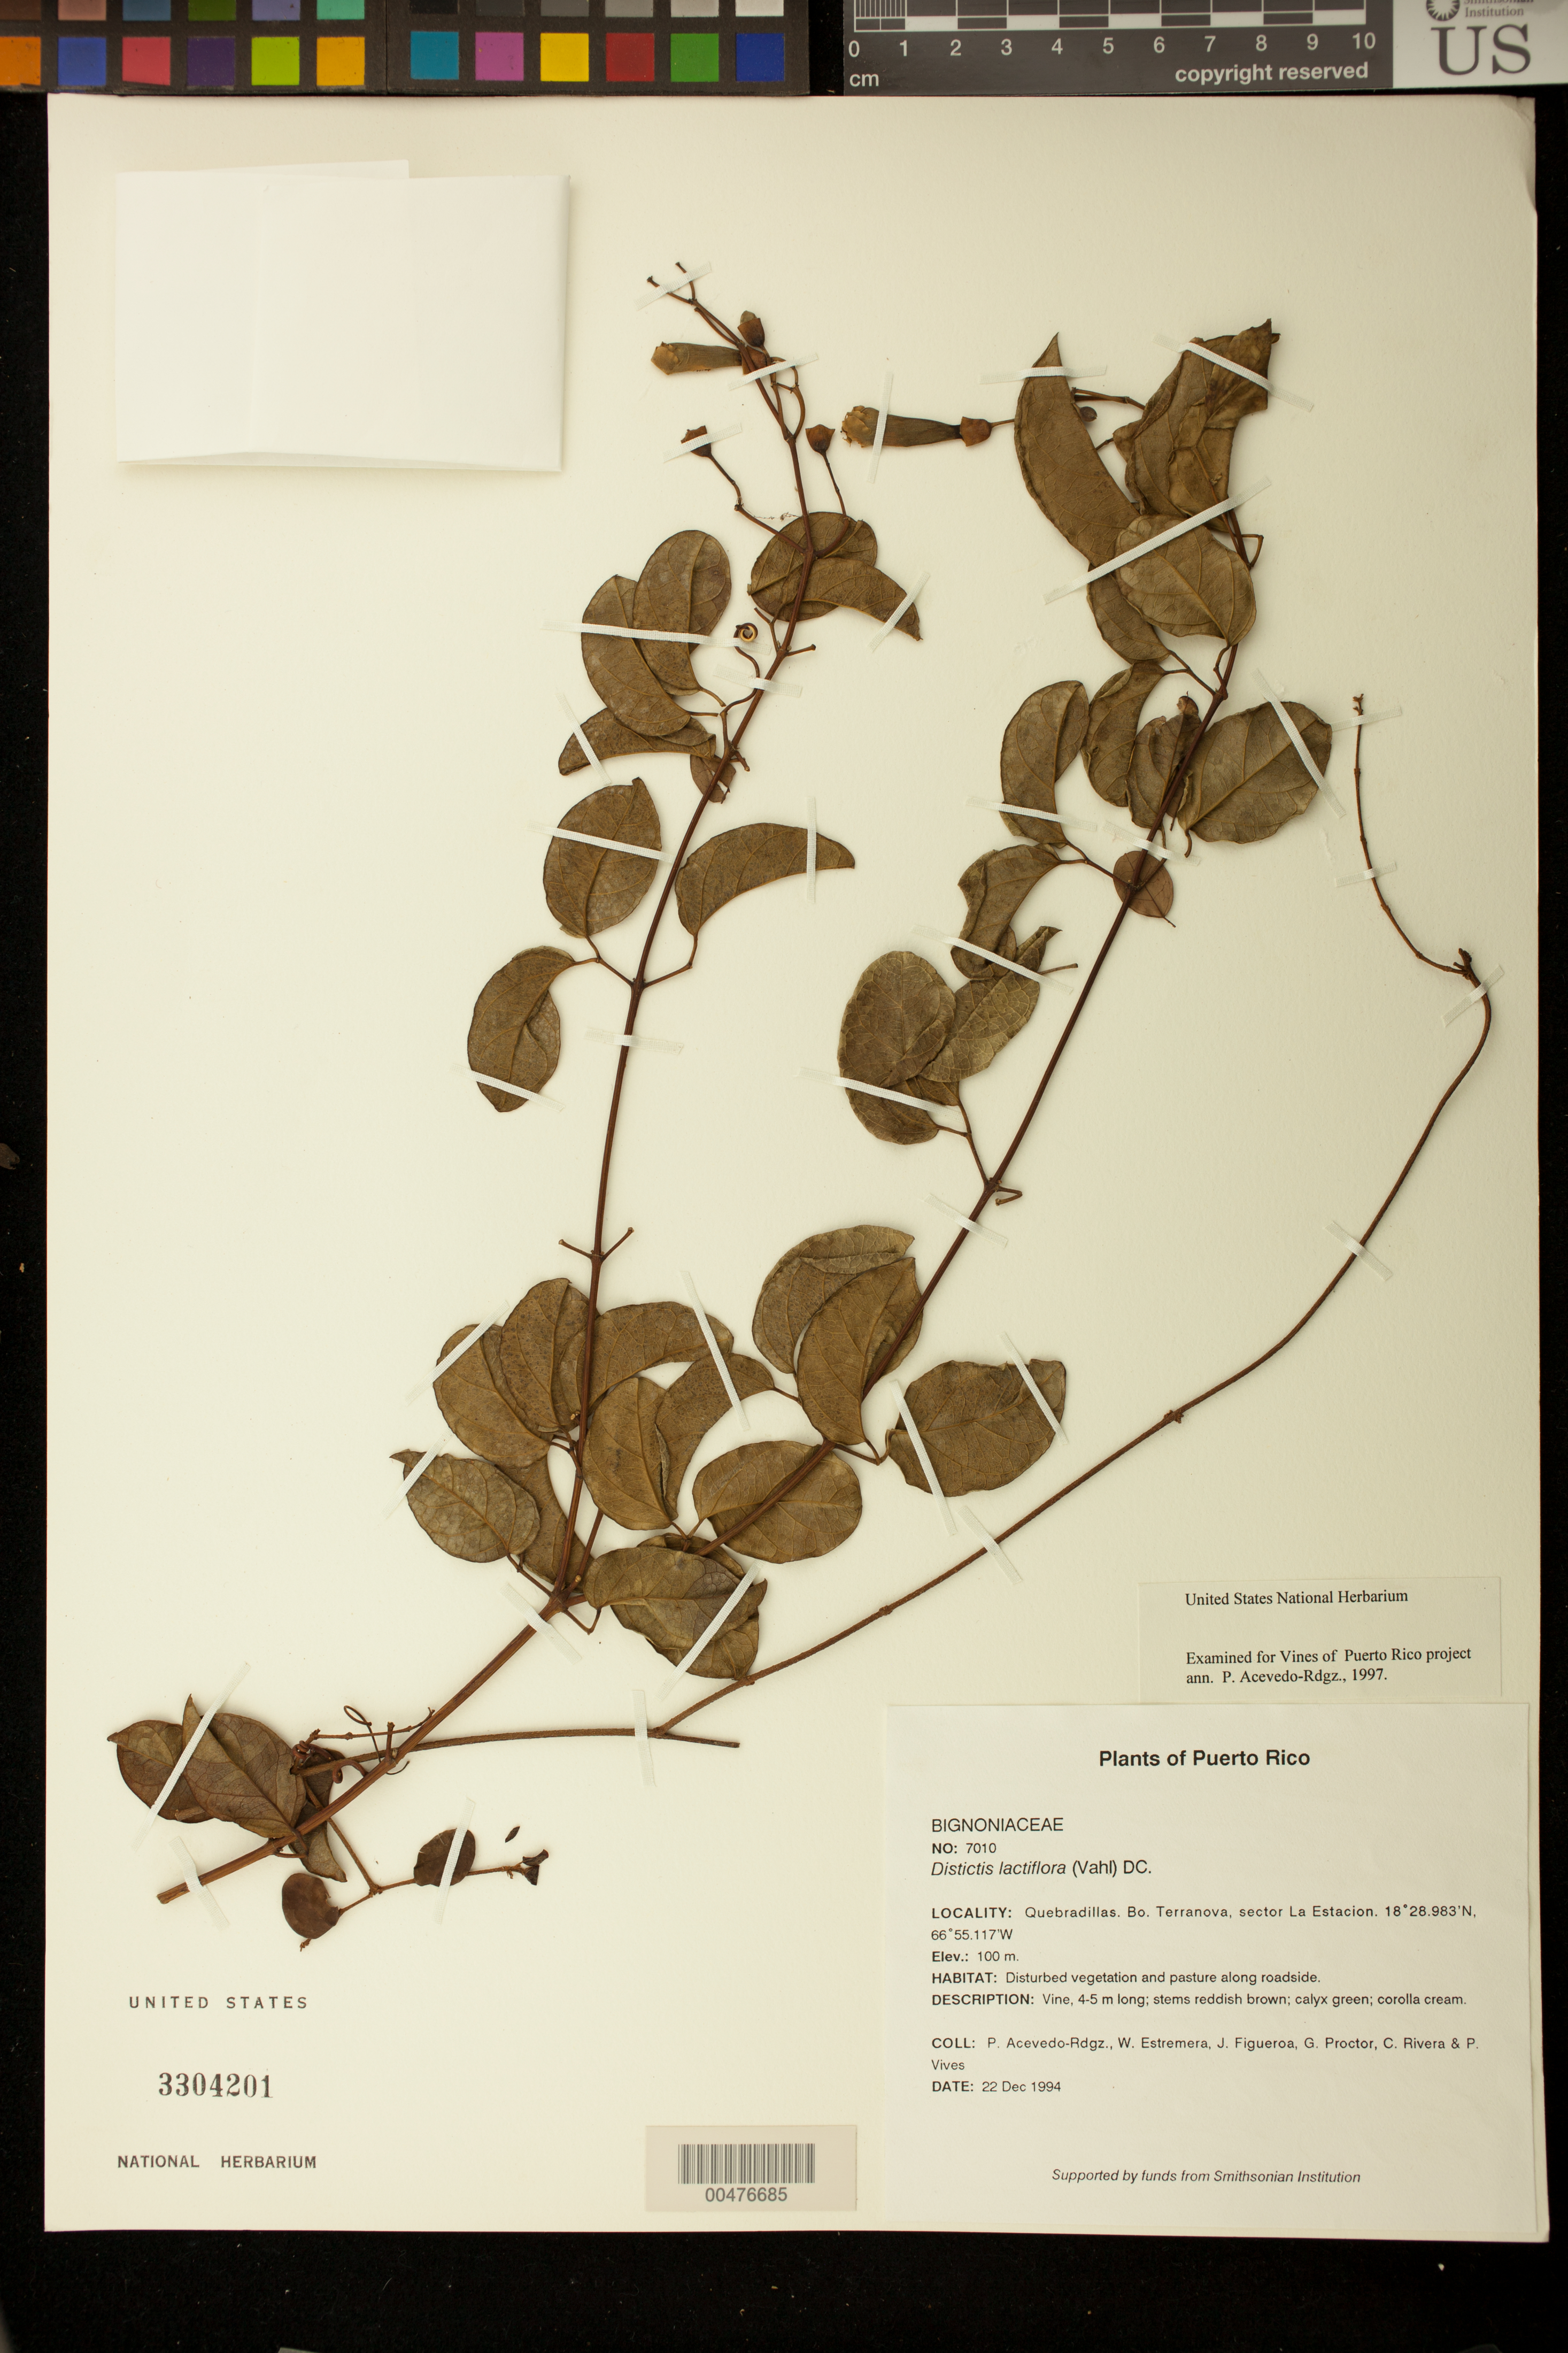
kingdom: Plantae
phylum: Tracheophyta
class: Magnoliopsida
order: Lamiales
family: Bignoniaceae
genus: Amphilophium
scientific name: Amphilophium lactiflorum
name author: (Vahl) L.G. Lohmann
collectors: P. Acevedo-Rodr., W. Estremera, J. Figueroa, G. R. Proctor, C. Rivera & P. Vives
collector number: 7010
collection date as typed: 22 Dec 1994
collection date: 1994-12-22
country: Puerto Rico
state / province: Quebradillas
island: Puerto Rico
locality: Quebradillas. Bo. Terranova, sector La Estación.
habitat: Disturbed vegetation and pasture along roadside.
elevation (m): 100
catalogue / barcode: US 3304201